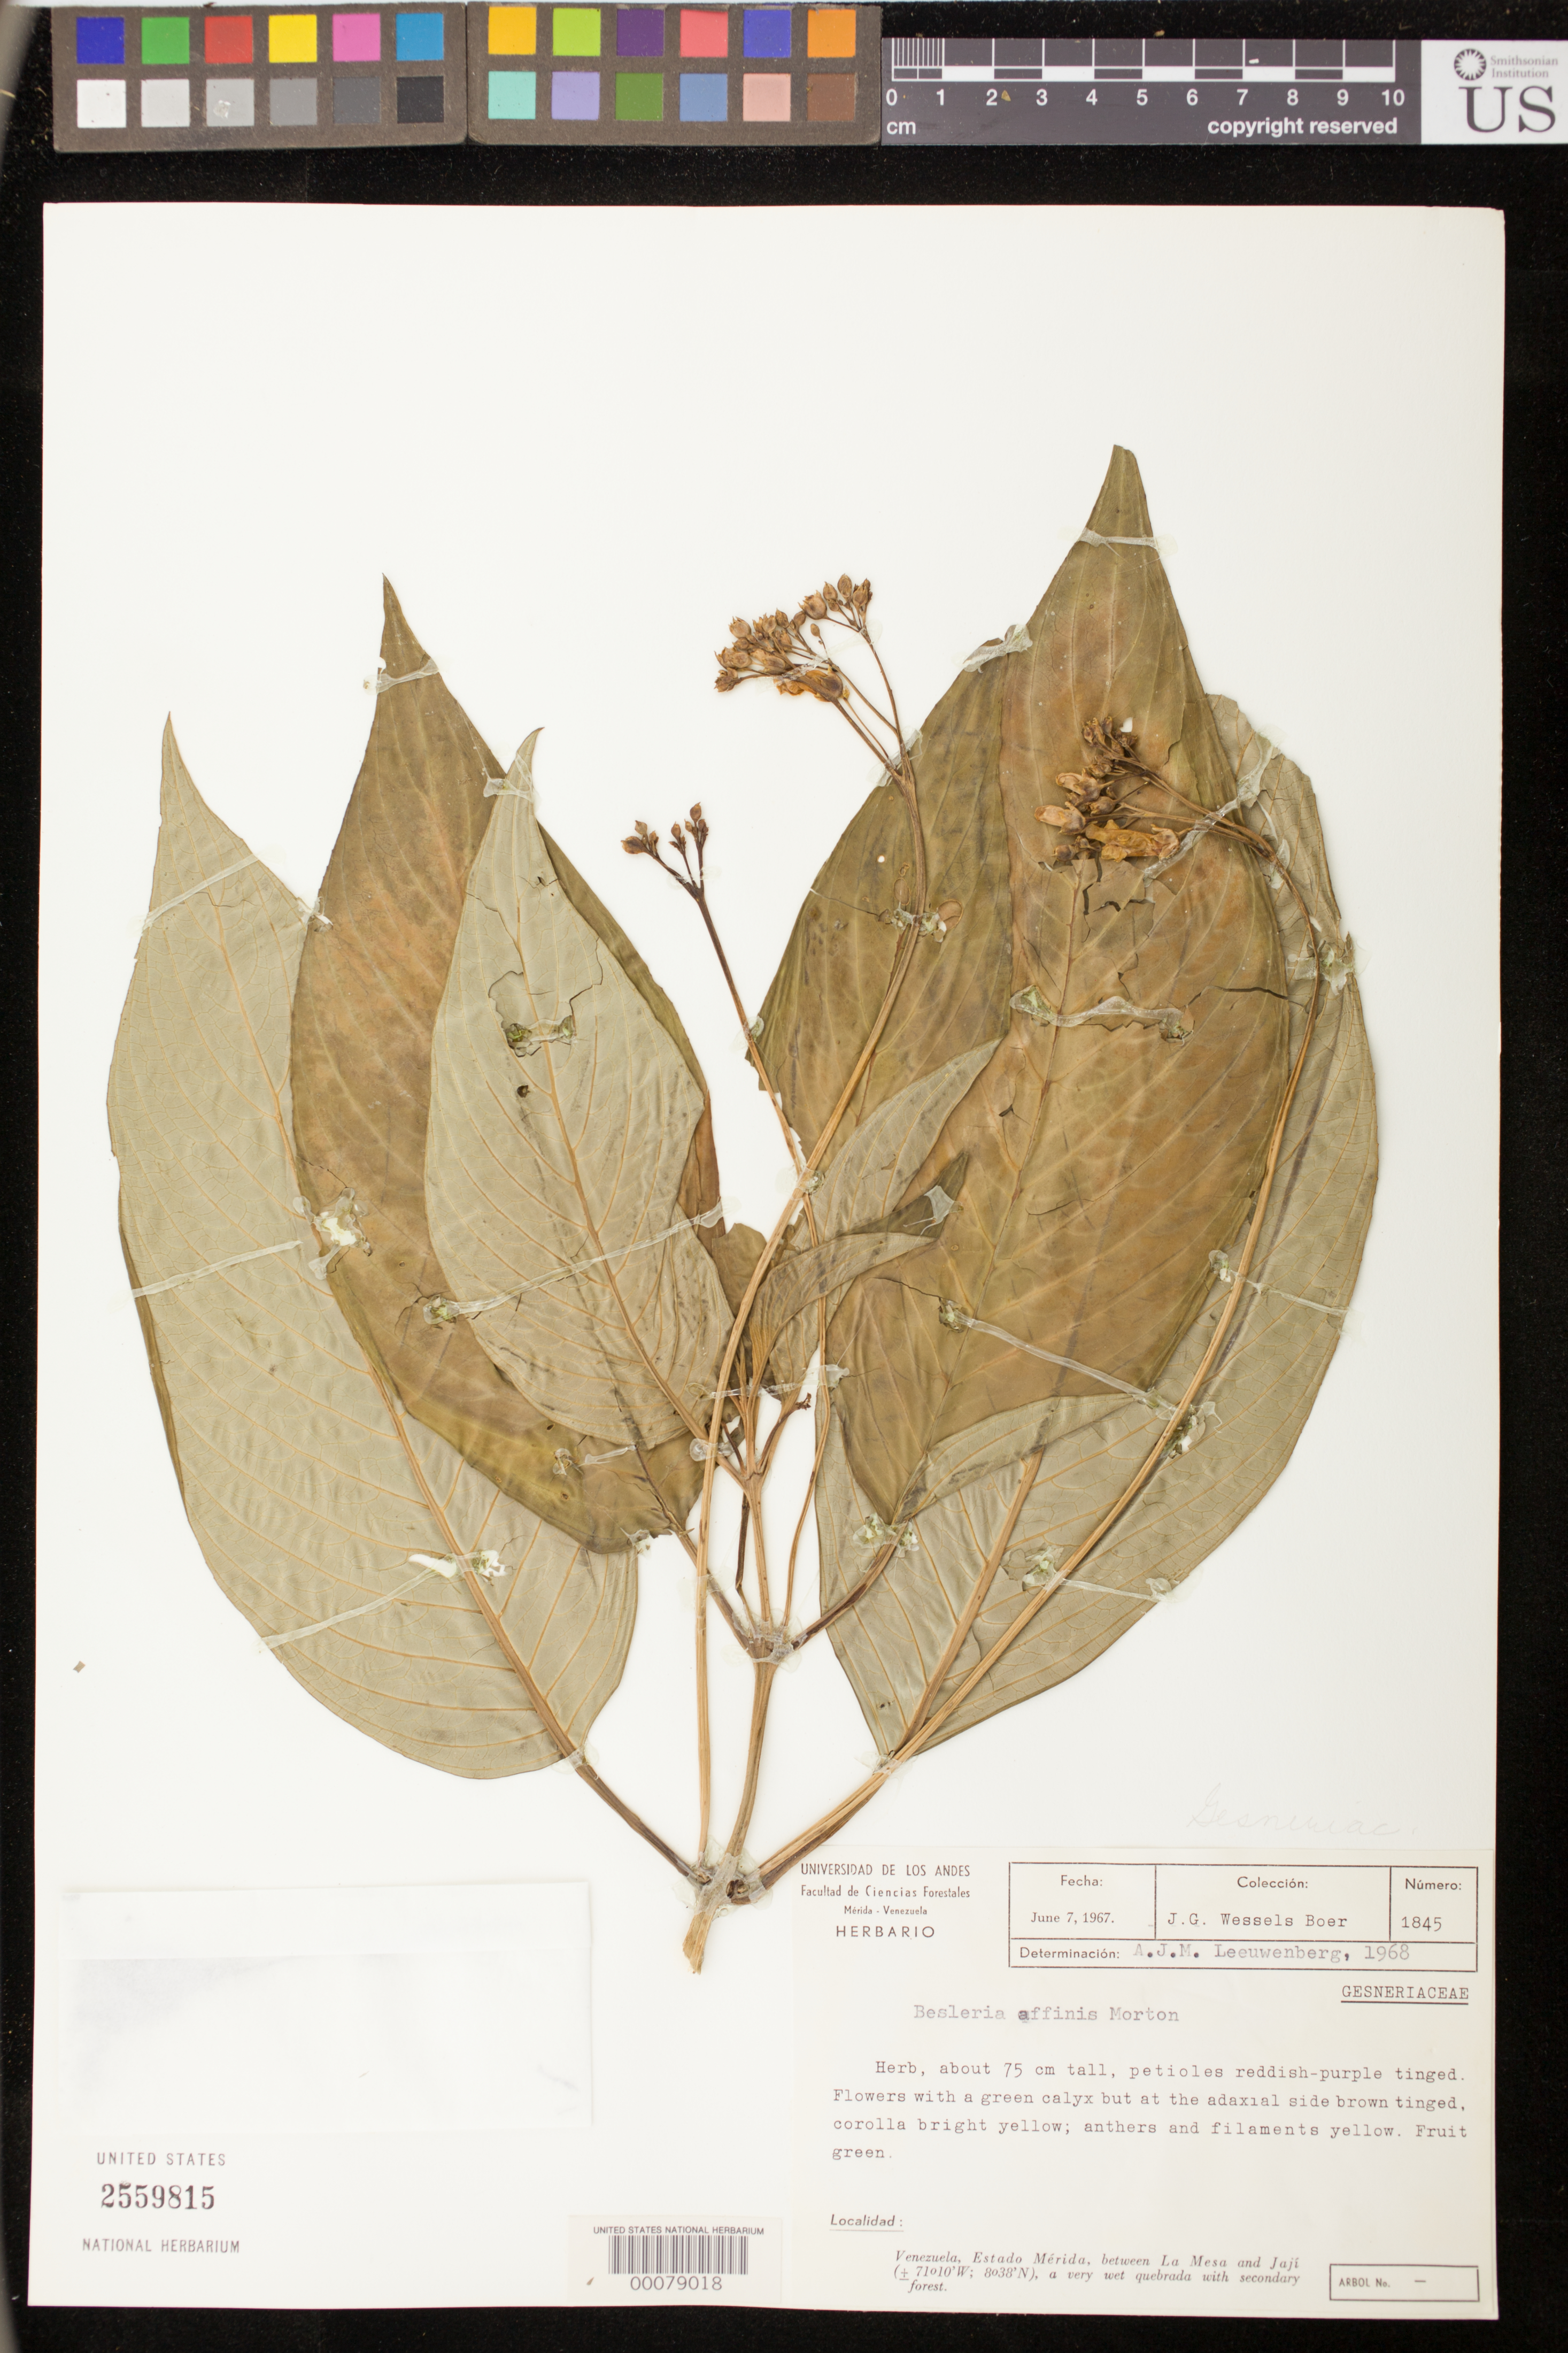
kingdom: Plantae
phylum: Tracheophyta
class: Magnoliopsida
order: Lamiales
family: Gesneriaceae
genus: Besleria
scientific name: Besleria affinis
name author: C.V. Morton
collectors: J. G. Wessels Boer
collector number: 1845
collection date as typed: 07 Jun 1967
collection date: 1967-06-07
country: Venezuela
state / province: Mérida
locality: Between La Mesa and Jaji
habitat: A very wet quebrada with secondary forest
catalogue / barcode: US 2559815